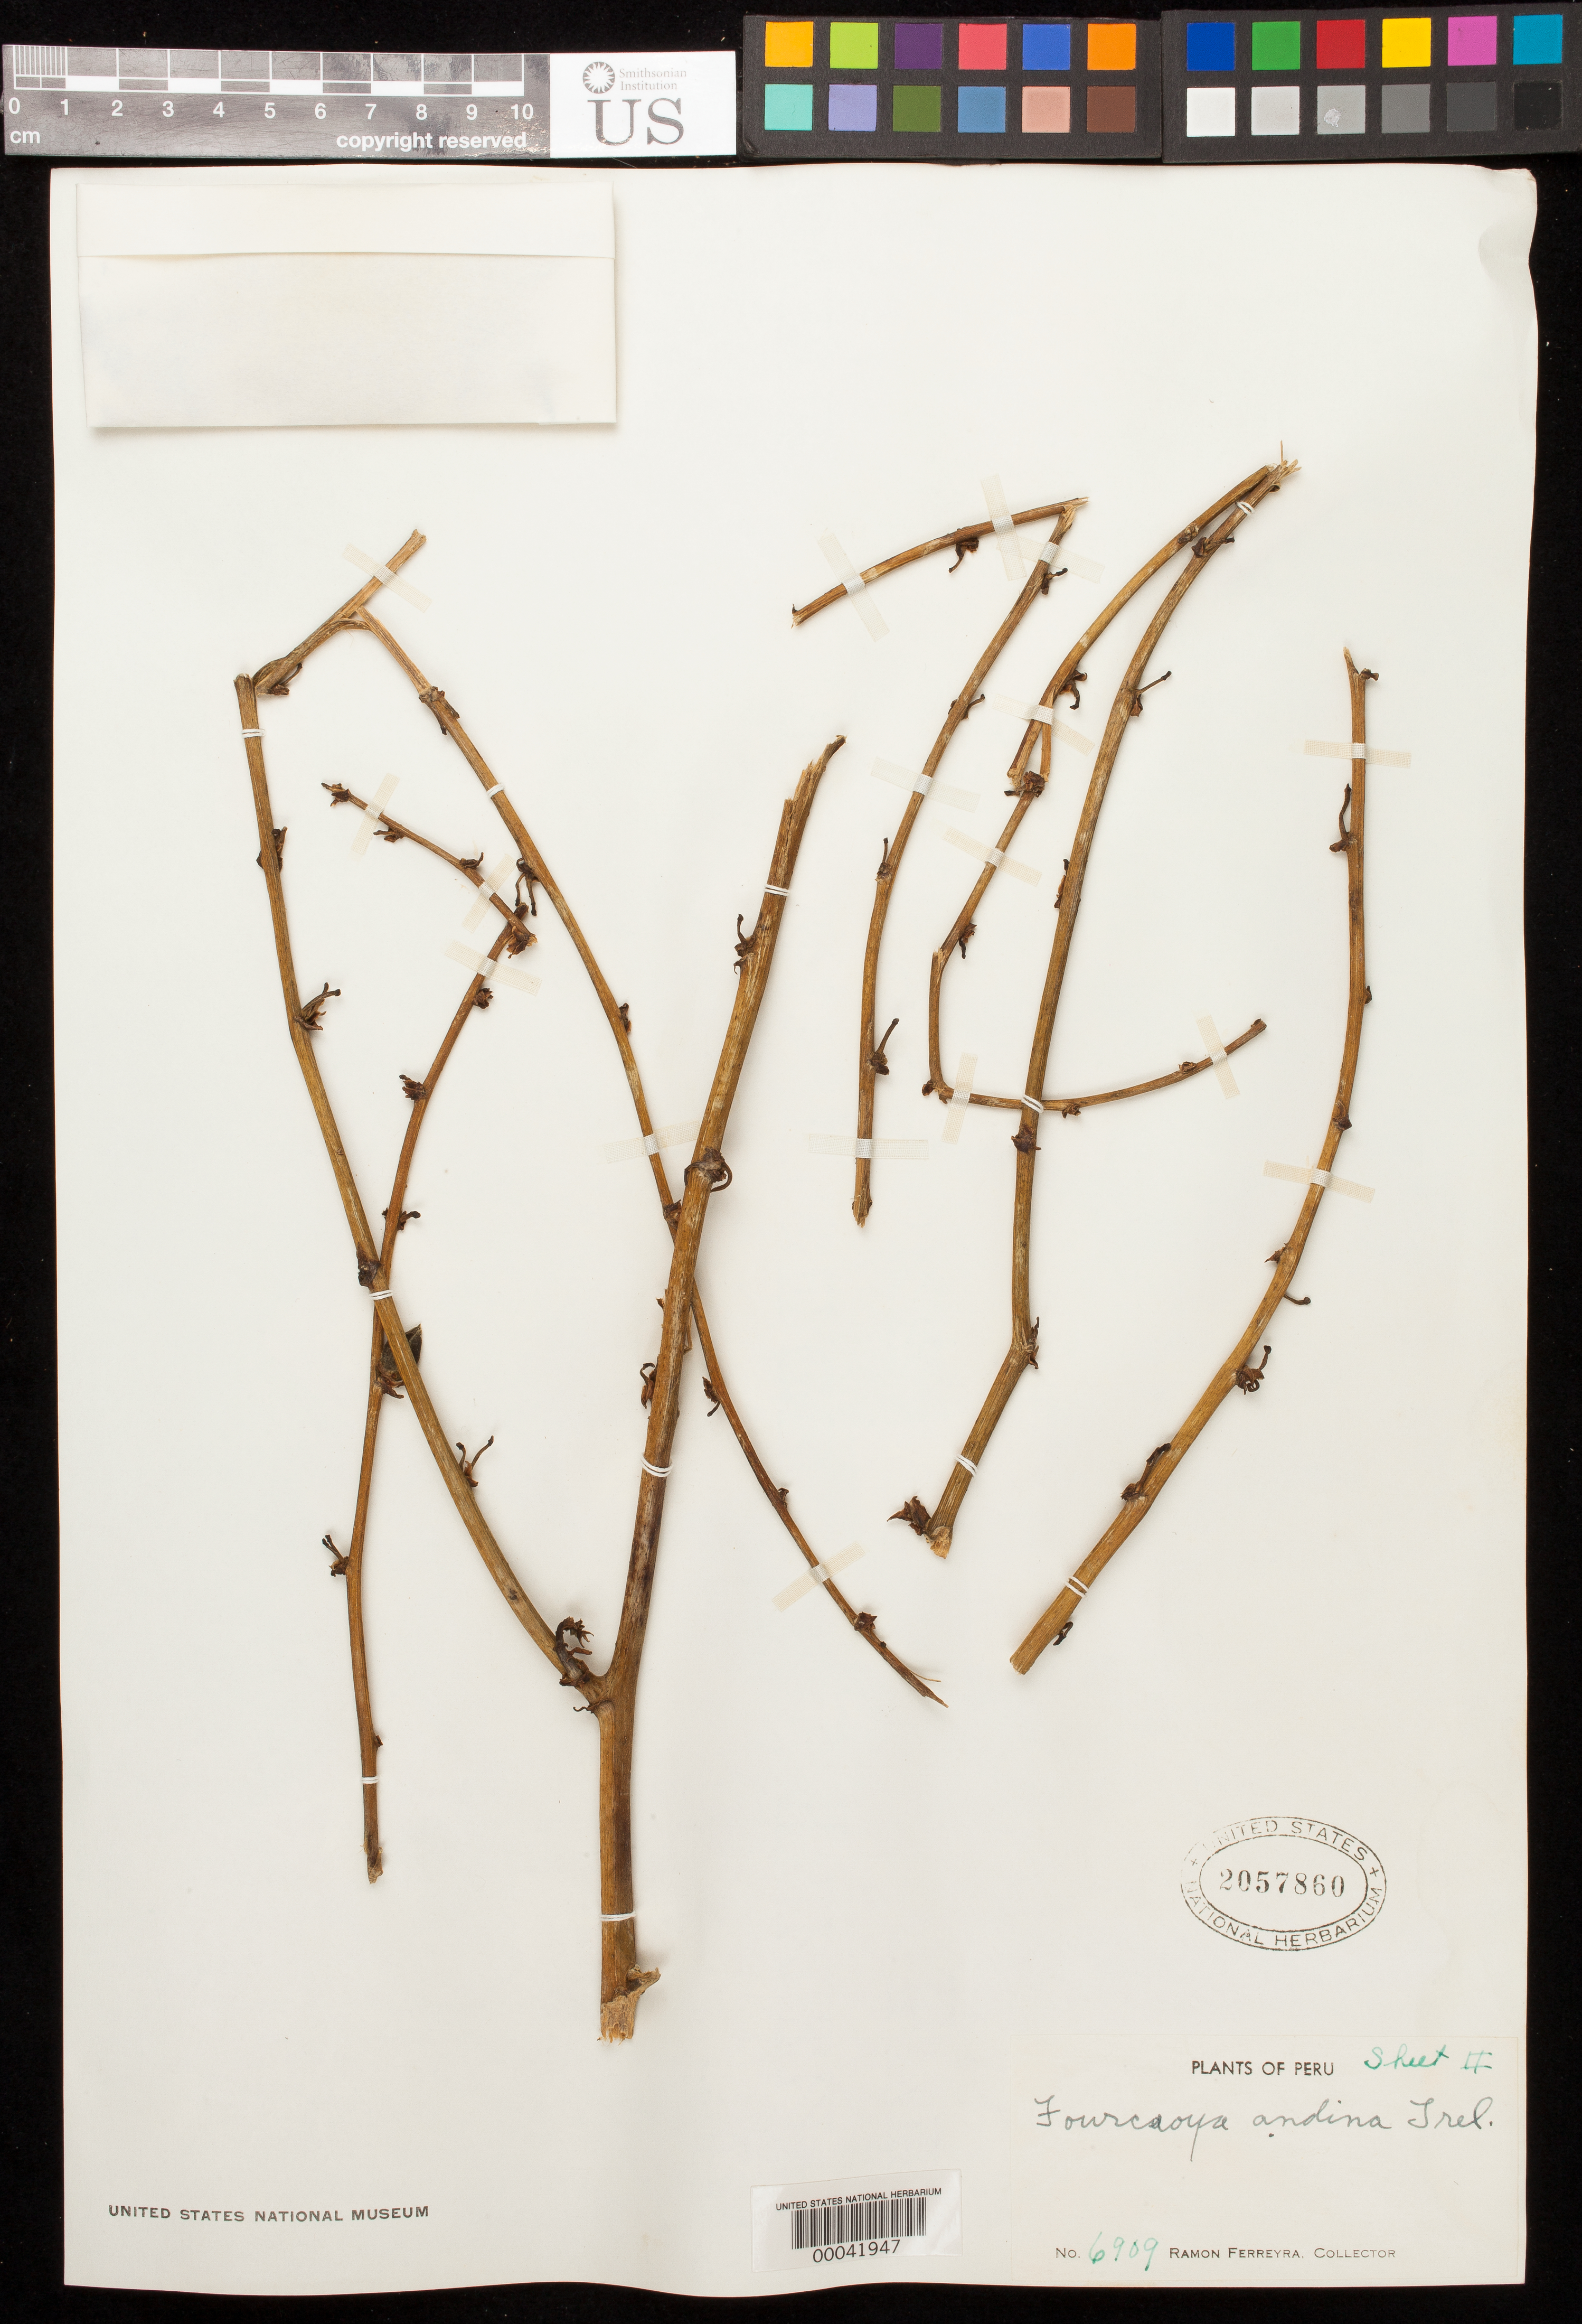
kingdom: Plantae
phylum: Tracheophyta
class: Liliopsida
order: Asparagales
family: Asparagaceae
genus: Furcraea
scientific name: Furcraea andina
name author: Trel.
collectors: R. A. Ferreyra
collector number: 6909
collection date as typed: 15 Feb 1950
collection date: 1950-02-15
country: Peru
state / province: Huánuco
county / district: Huánuco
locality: about 15 km S, above Hacienda Quicacan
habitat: Stony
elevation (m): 2400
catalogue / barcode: US 2057860